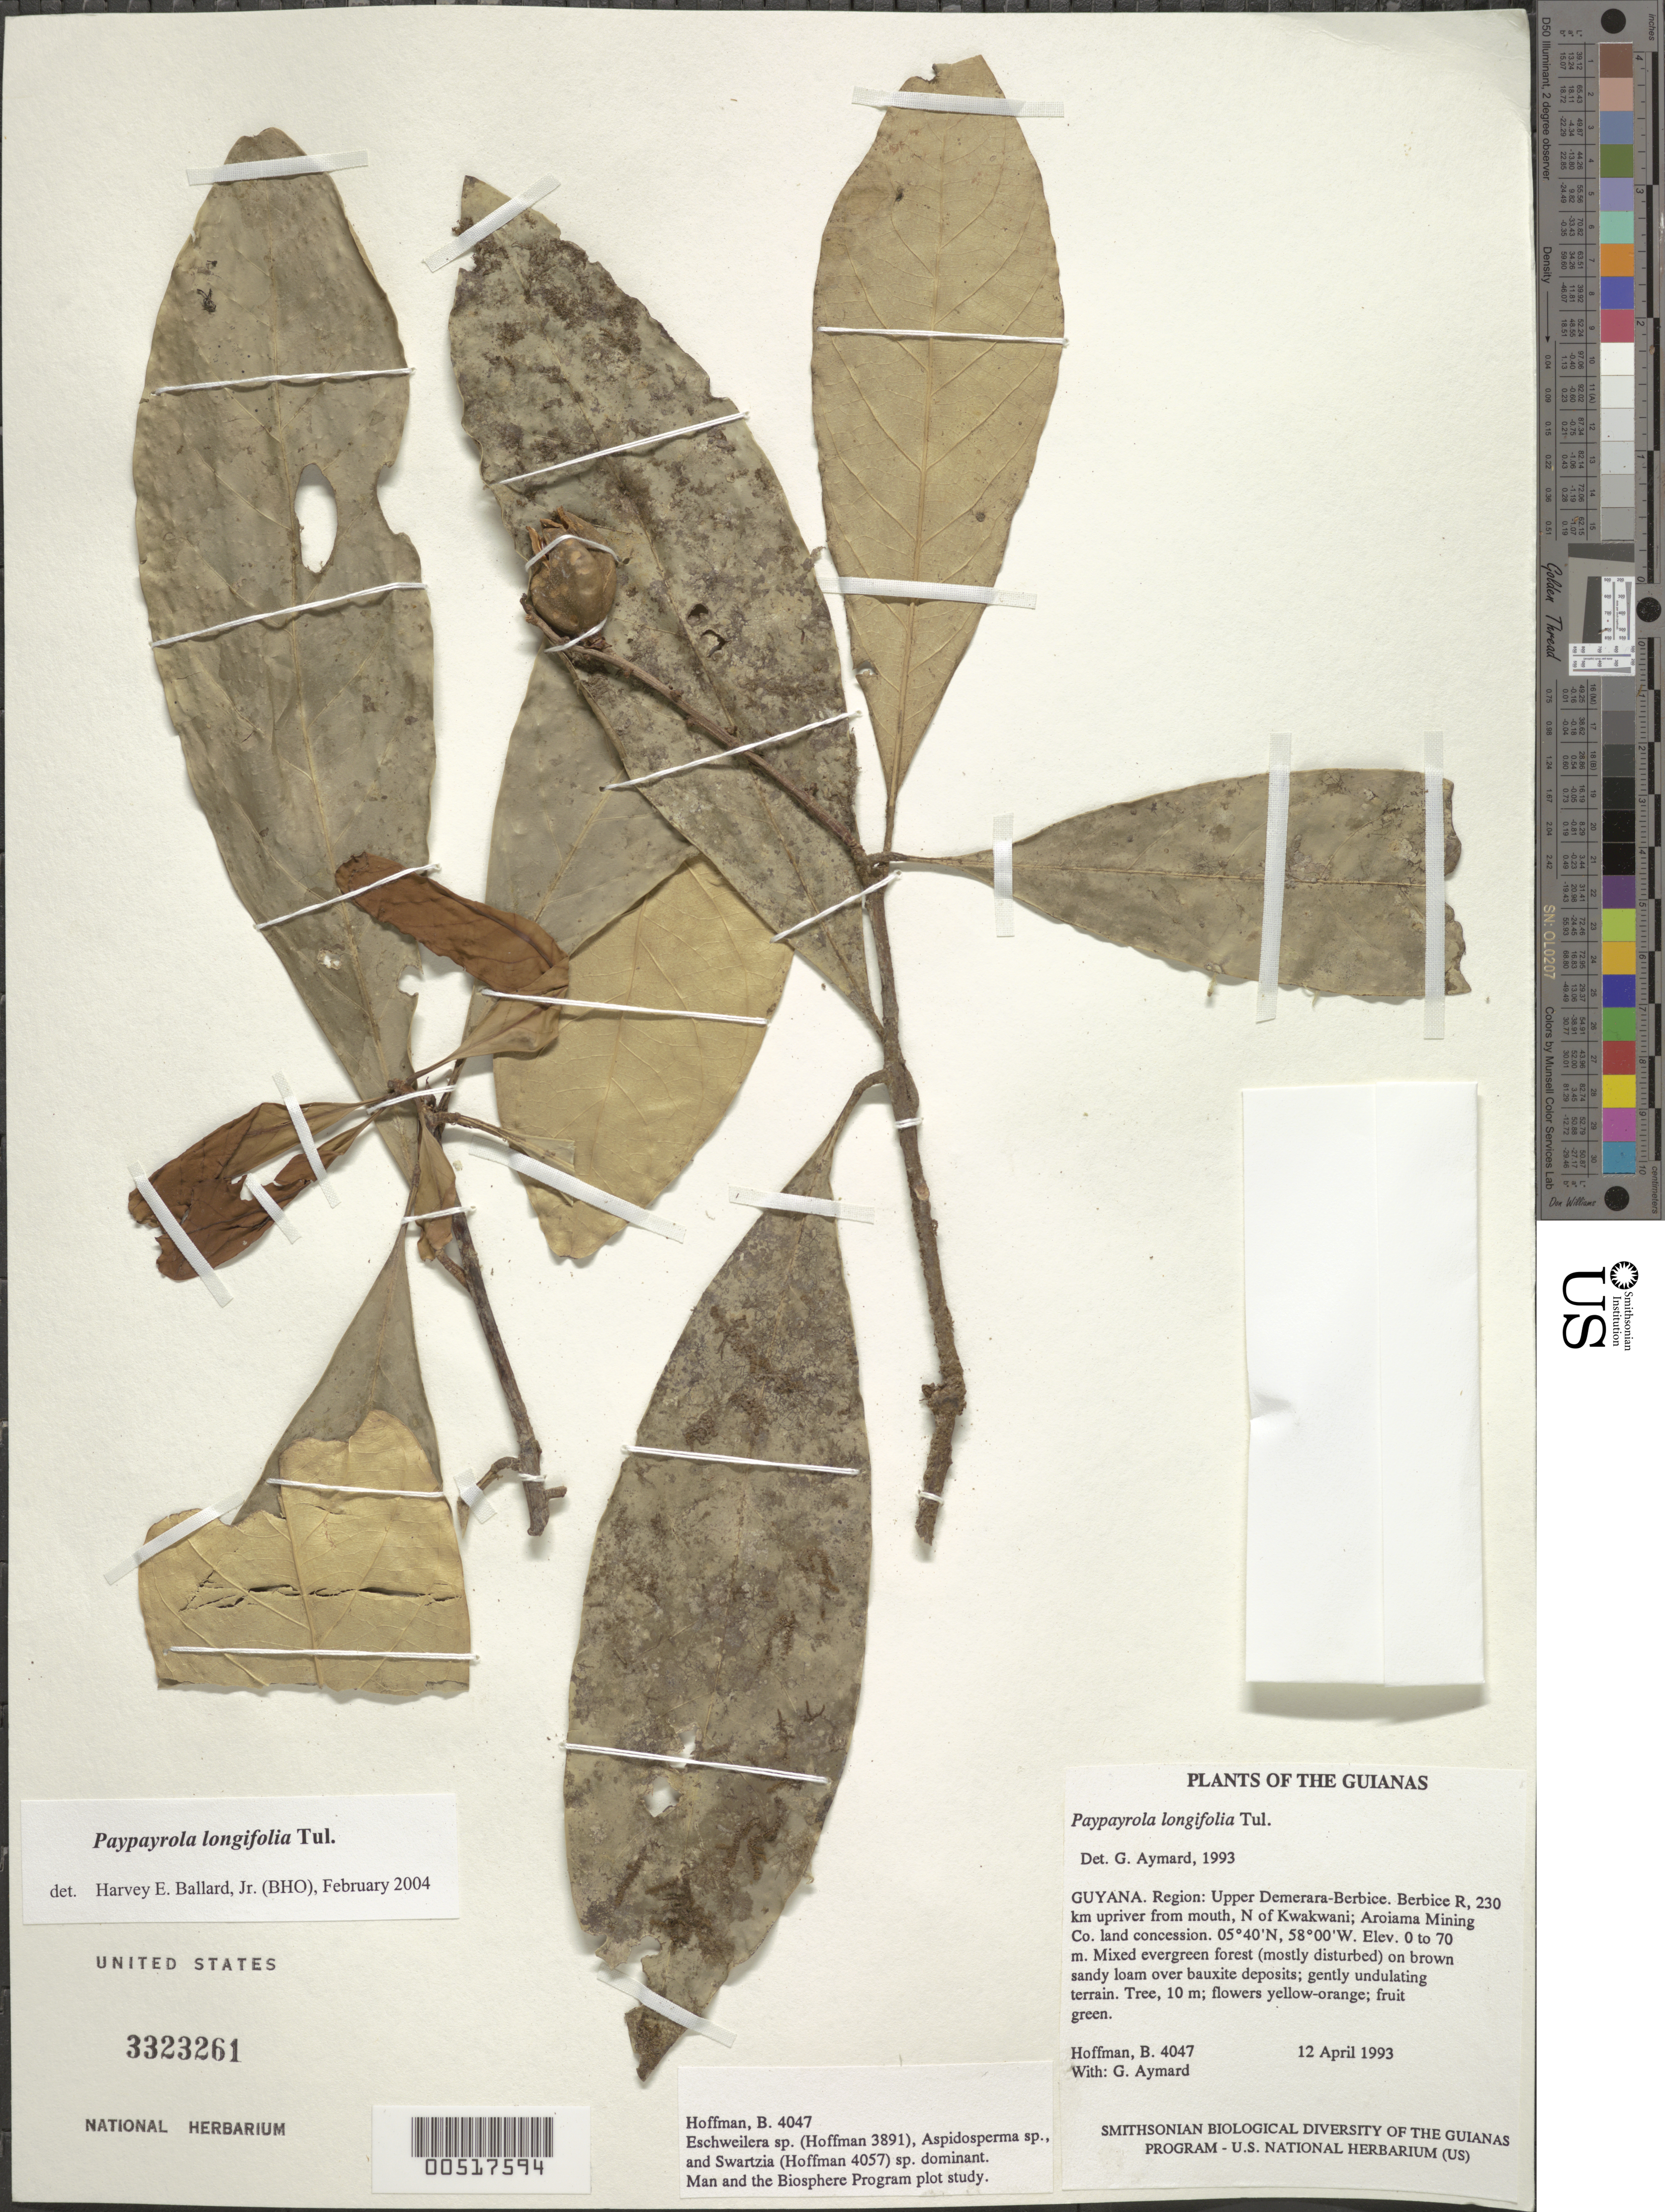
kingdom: Plantae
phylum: Tracheophyta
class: Magnoliopsida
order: Malpighiales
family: Violaceae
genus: Paypayrola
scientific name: Paypayrola longifolia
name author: Tul.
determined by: Ballard, Harvey E.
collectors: B. Hoffman & G. A. Aymard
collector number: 4047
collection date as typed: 12 April 1993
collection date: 1993-04-12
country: Guyana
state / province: U. Demerara-Berbice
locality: Berbice River, 230 km upriver from mouth, N of Kwakwani; Aroiama Mining Co. land concession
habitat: Mixed evergreen forest (mostly disturbed) on brown sandy loam over bauxite deposits; gently undulating terrain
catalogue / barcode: US 3323261